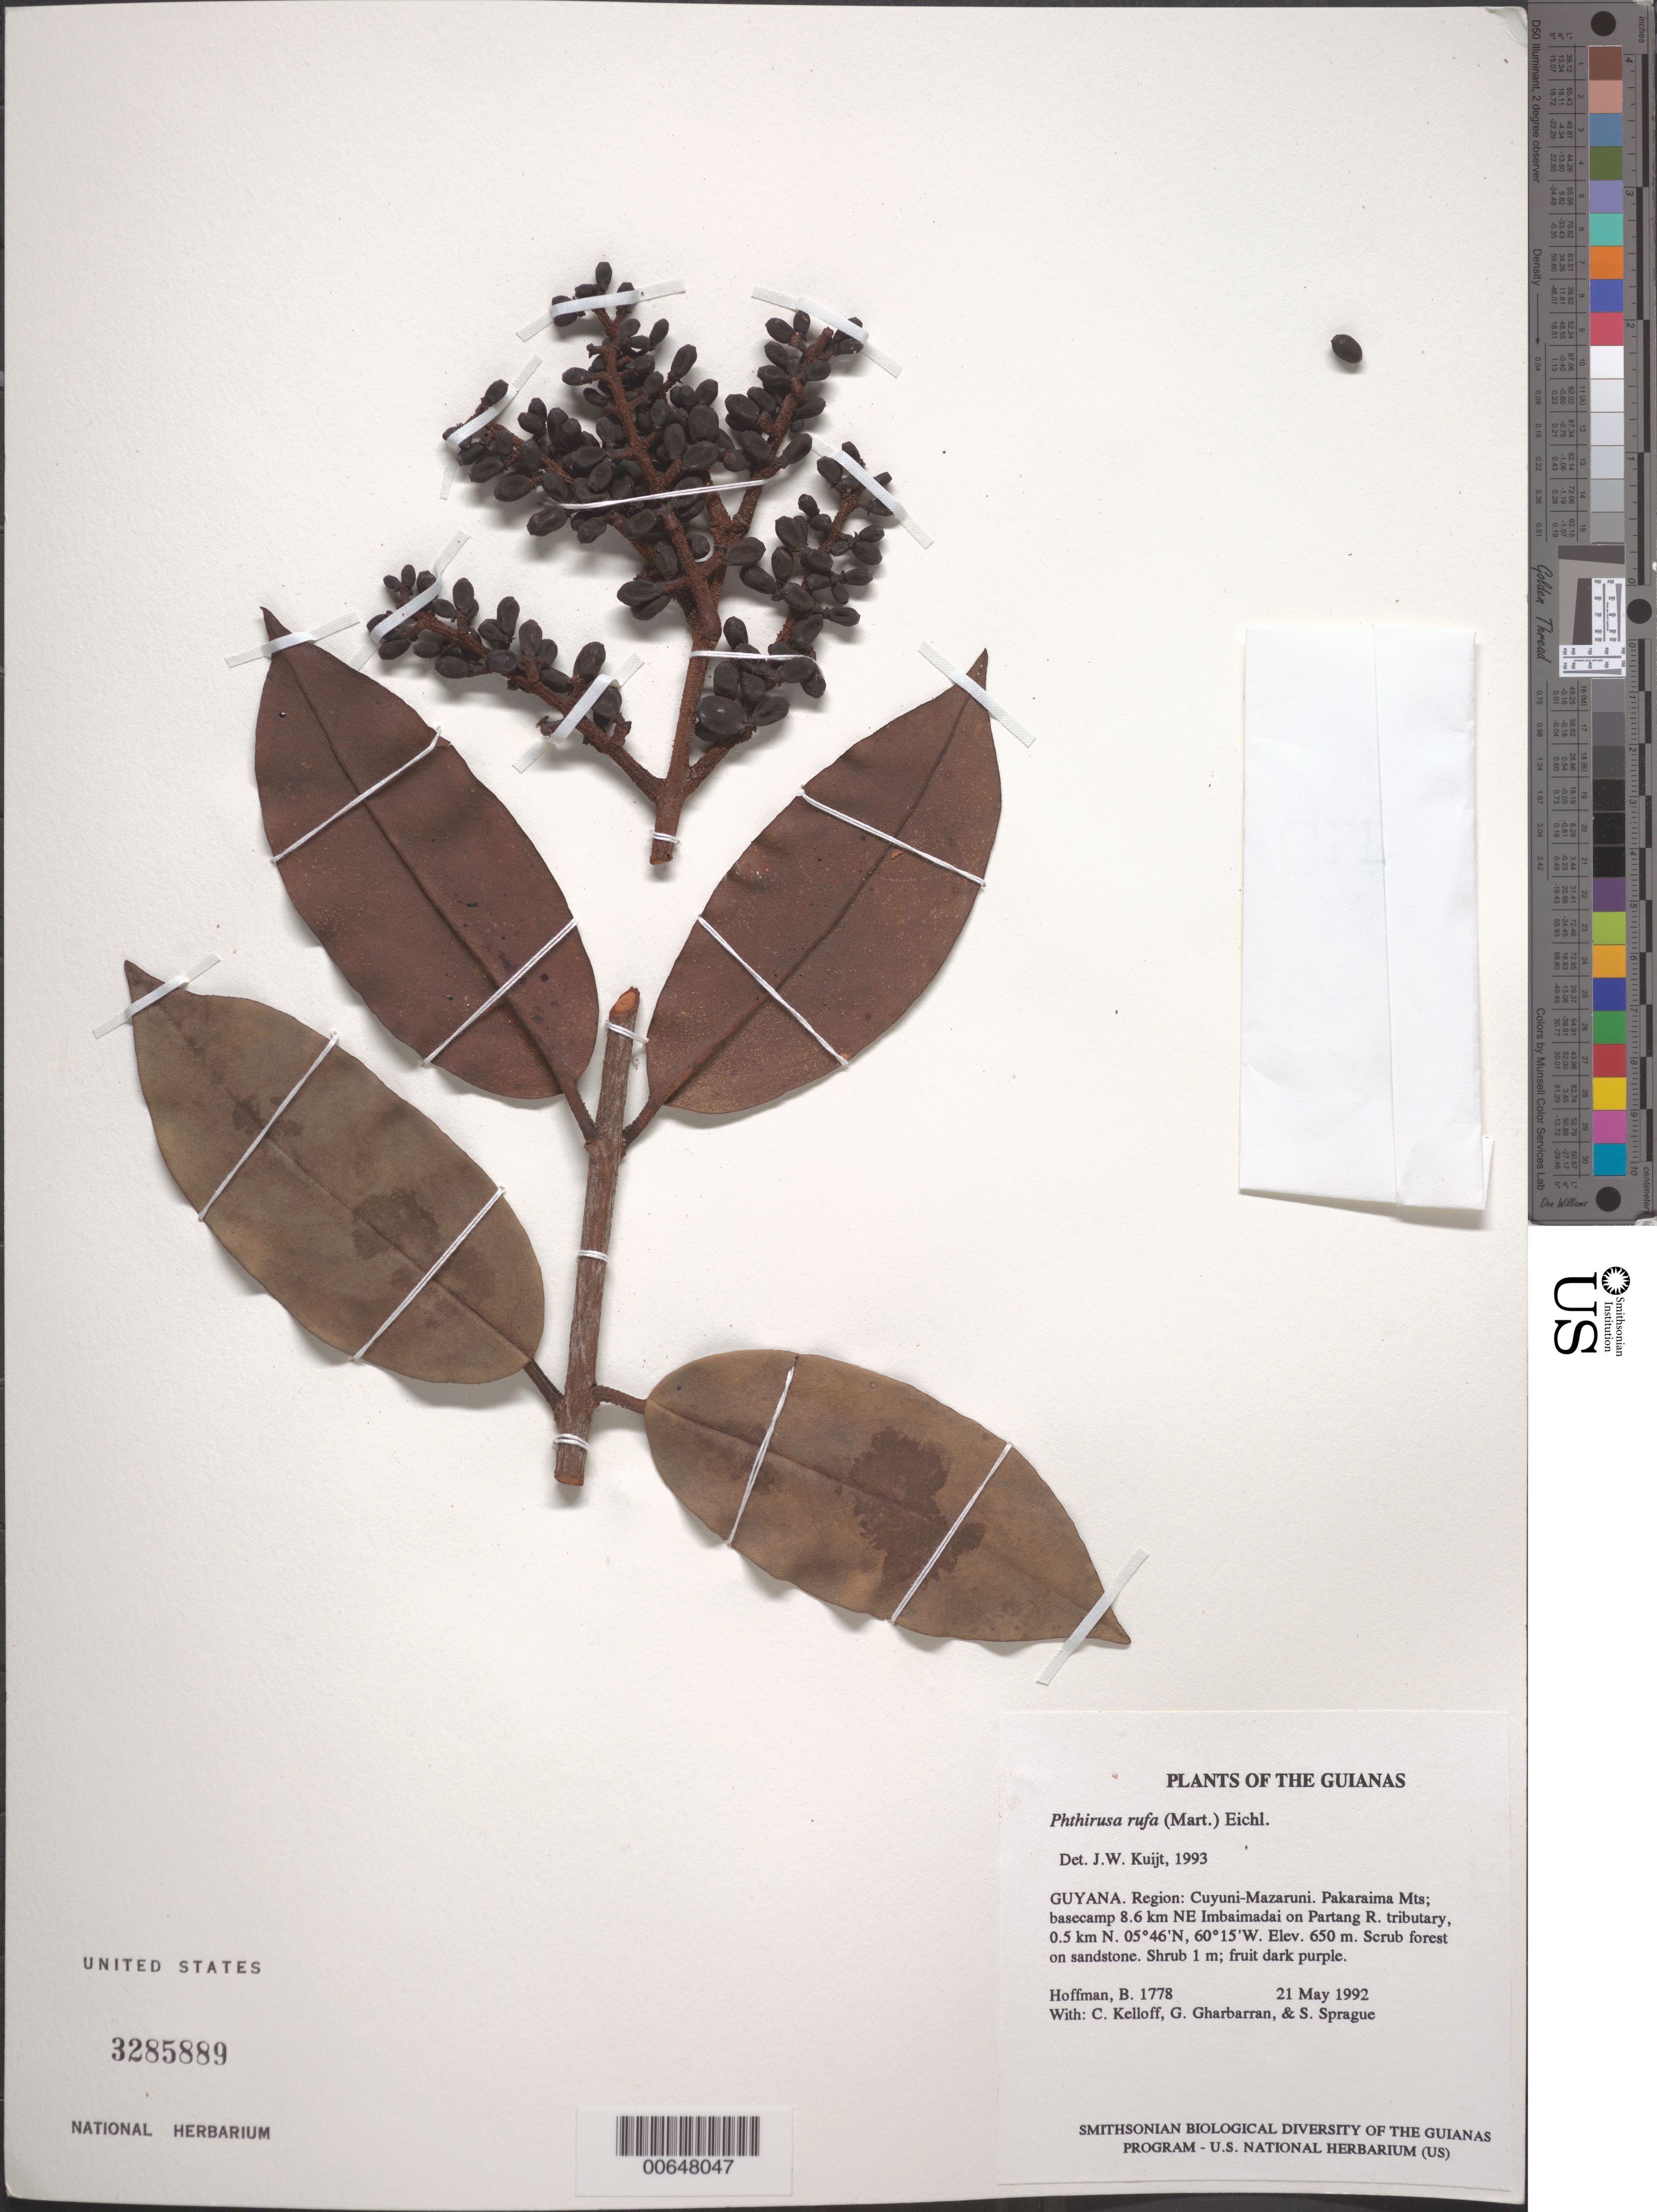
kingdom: Plantae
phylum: Tracheophyta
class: Magnoliopsida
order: Santalales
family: Loranthaceae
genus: Phthirusa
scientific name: Phthirusa rufa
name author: (Mart.) Eichler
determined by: Kuijt, Job, (CANADA)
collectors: B. Hoffman, C. L. Kelloff, G. Gharbarran & S. Sprague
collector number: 1778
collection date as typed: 21 May 1992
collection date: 1992-05-21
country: Guyana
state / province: Cuyuni-Mazaruni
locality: Pakaraima Mts; basecamp 8.6 km NE Imbaimadai on Partang River tributary, 0.5 km N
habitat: Scrub forest on sandstone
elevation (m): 650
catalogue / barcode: US 3285889